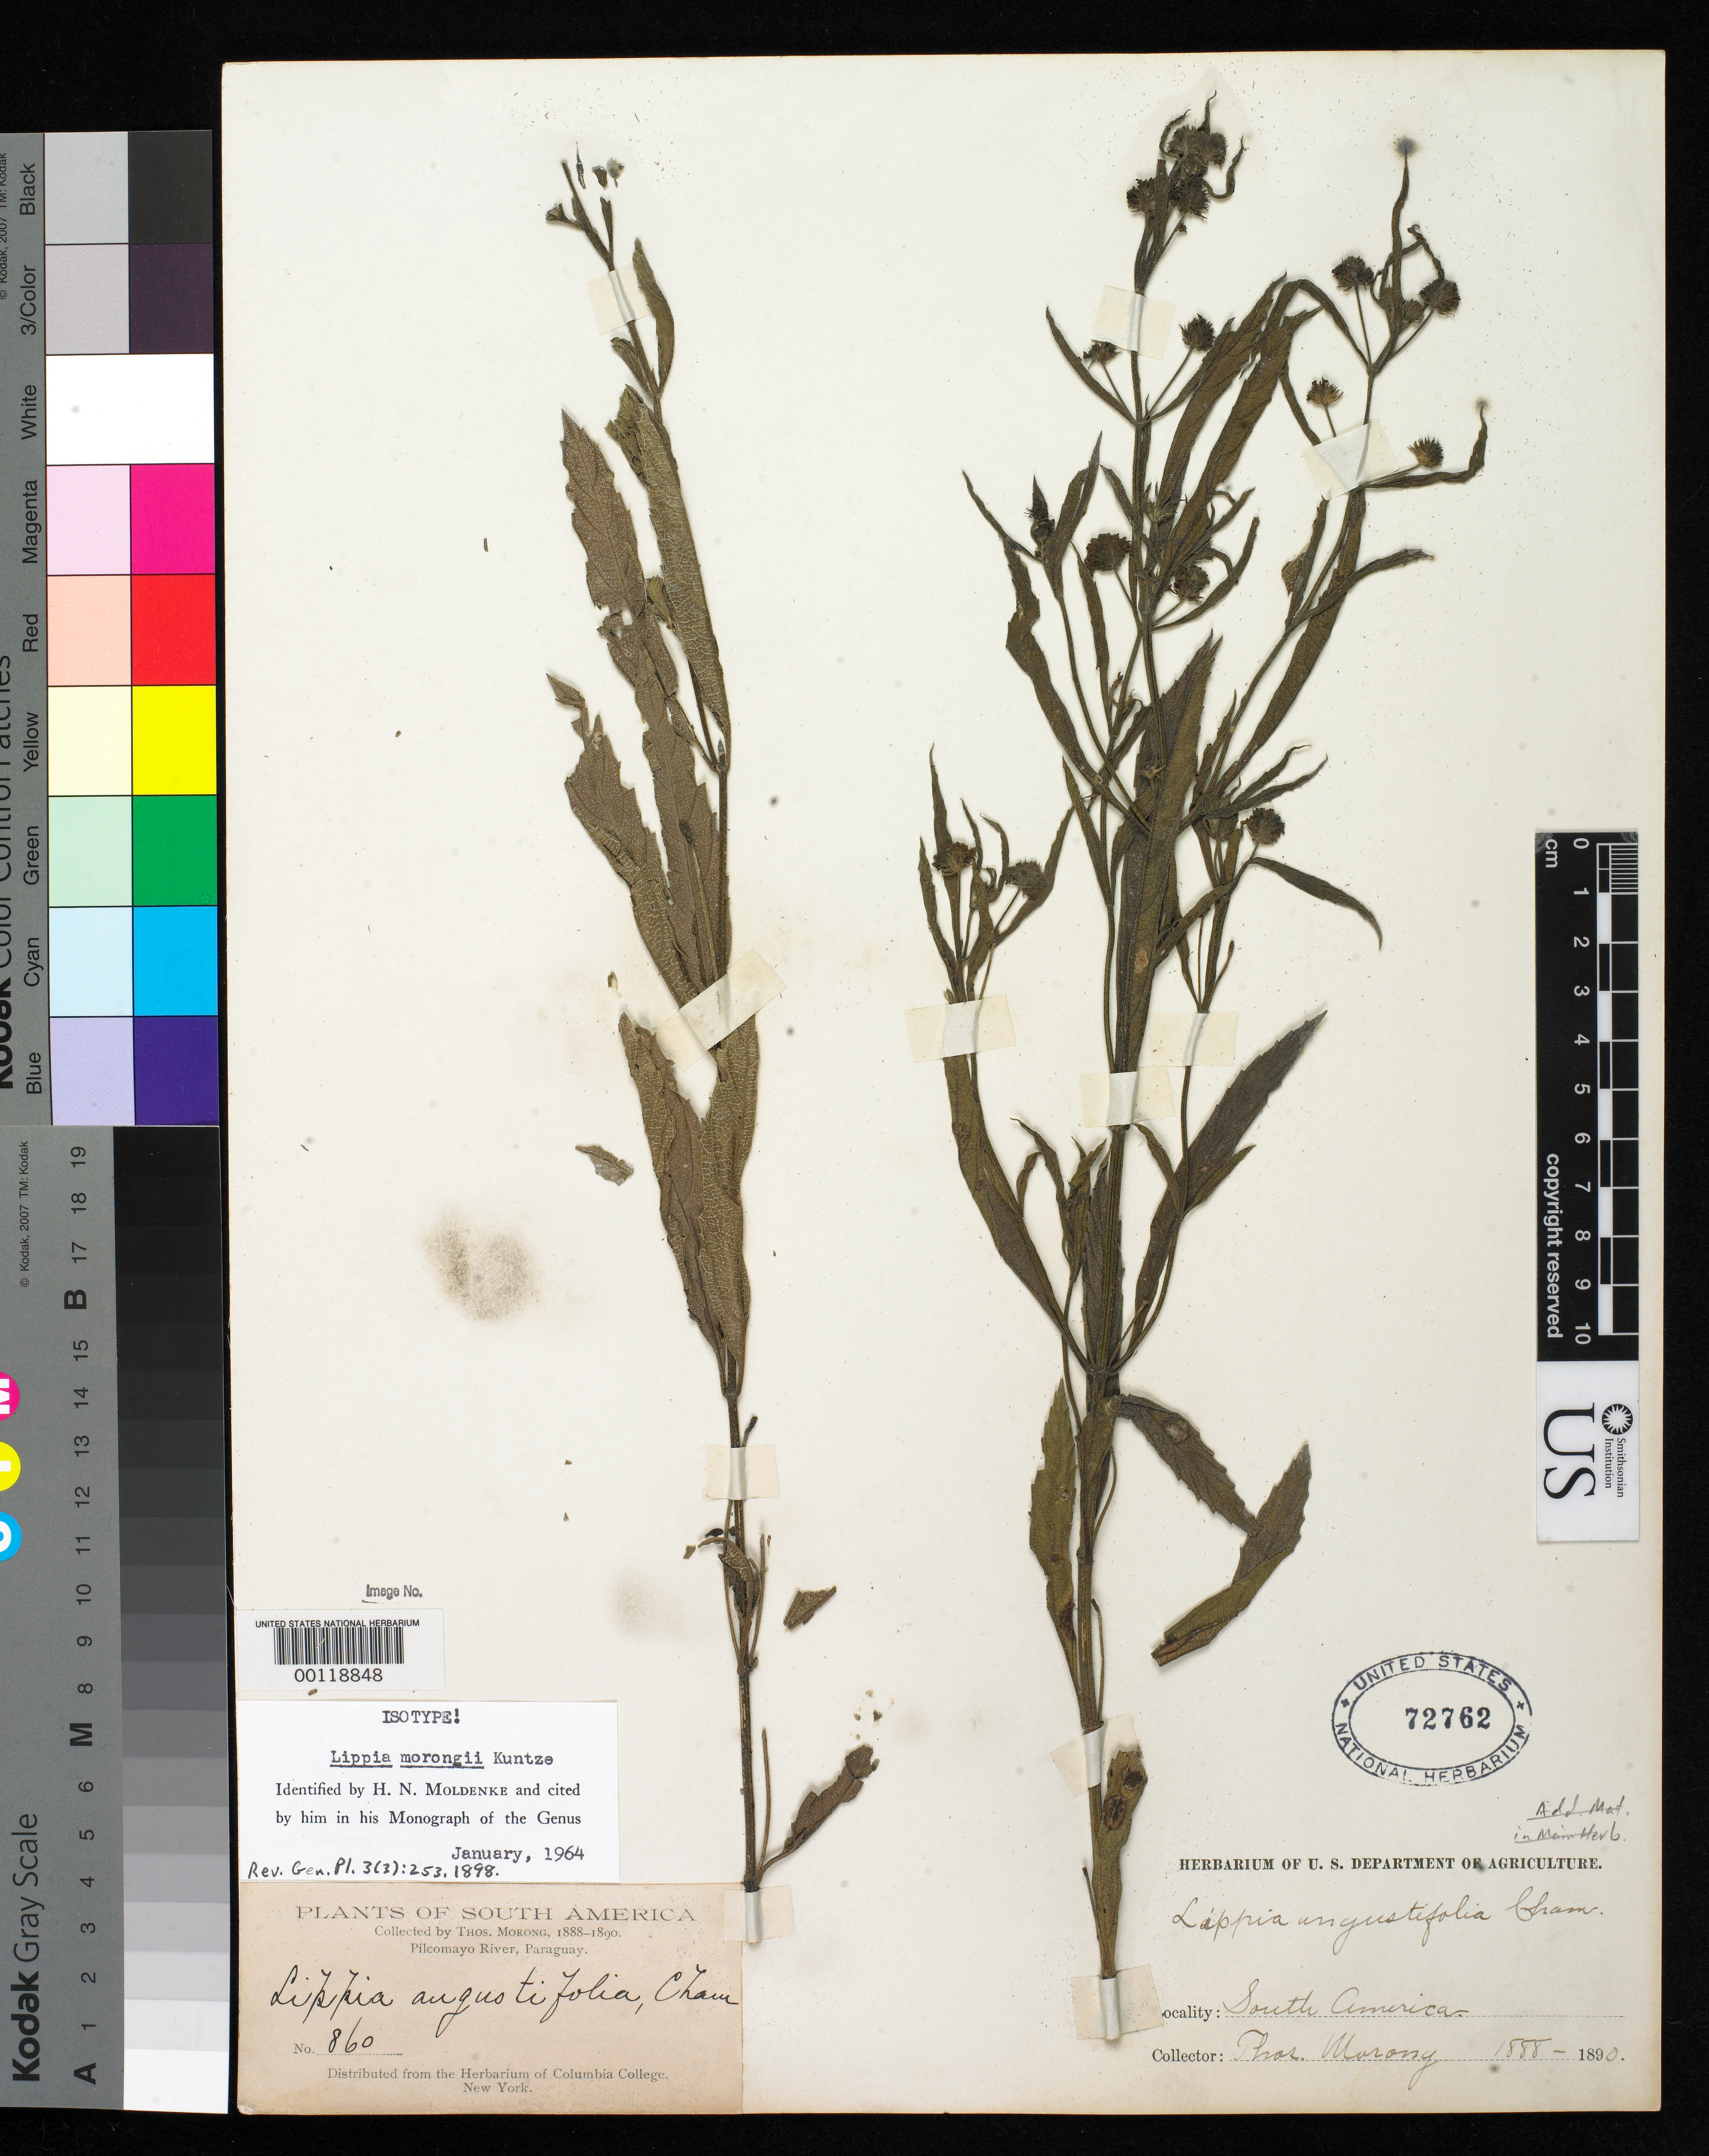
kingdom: Plantae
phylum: Tracheophyta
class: Magnoliopsida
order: Lamiales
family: Verbenaceae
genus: Lippia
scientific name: Lippia morongii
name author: Kuntze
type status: Isotype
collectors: T. Morong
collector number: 860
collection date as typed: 1888 to -- --- 1890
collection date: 1888/1890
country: Paraguay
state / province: Boquerón / Presidente Hayes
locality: Pilcomayo River.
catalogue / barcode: US 72762